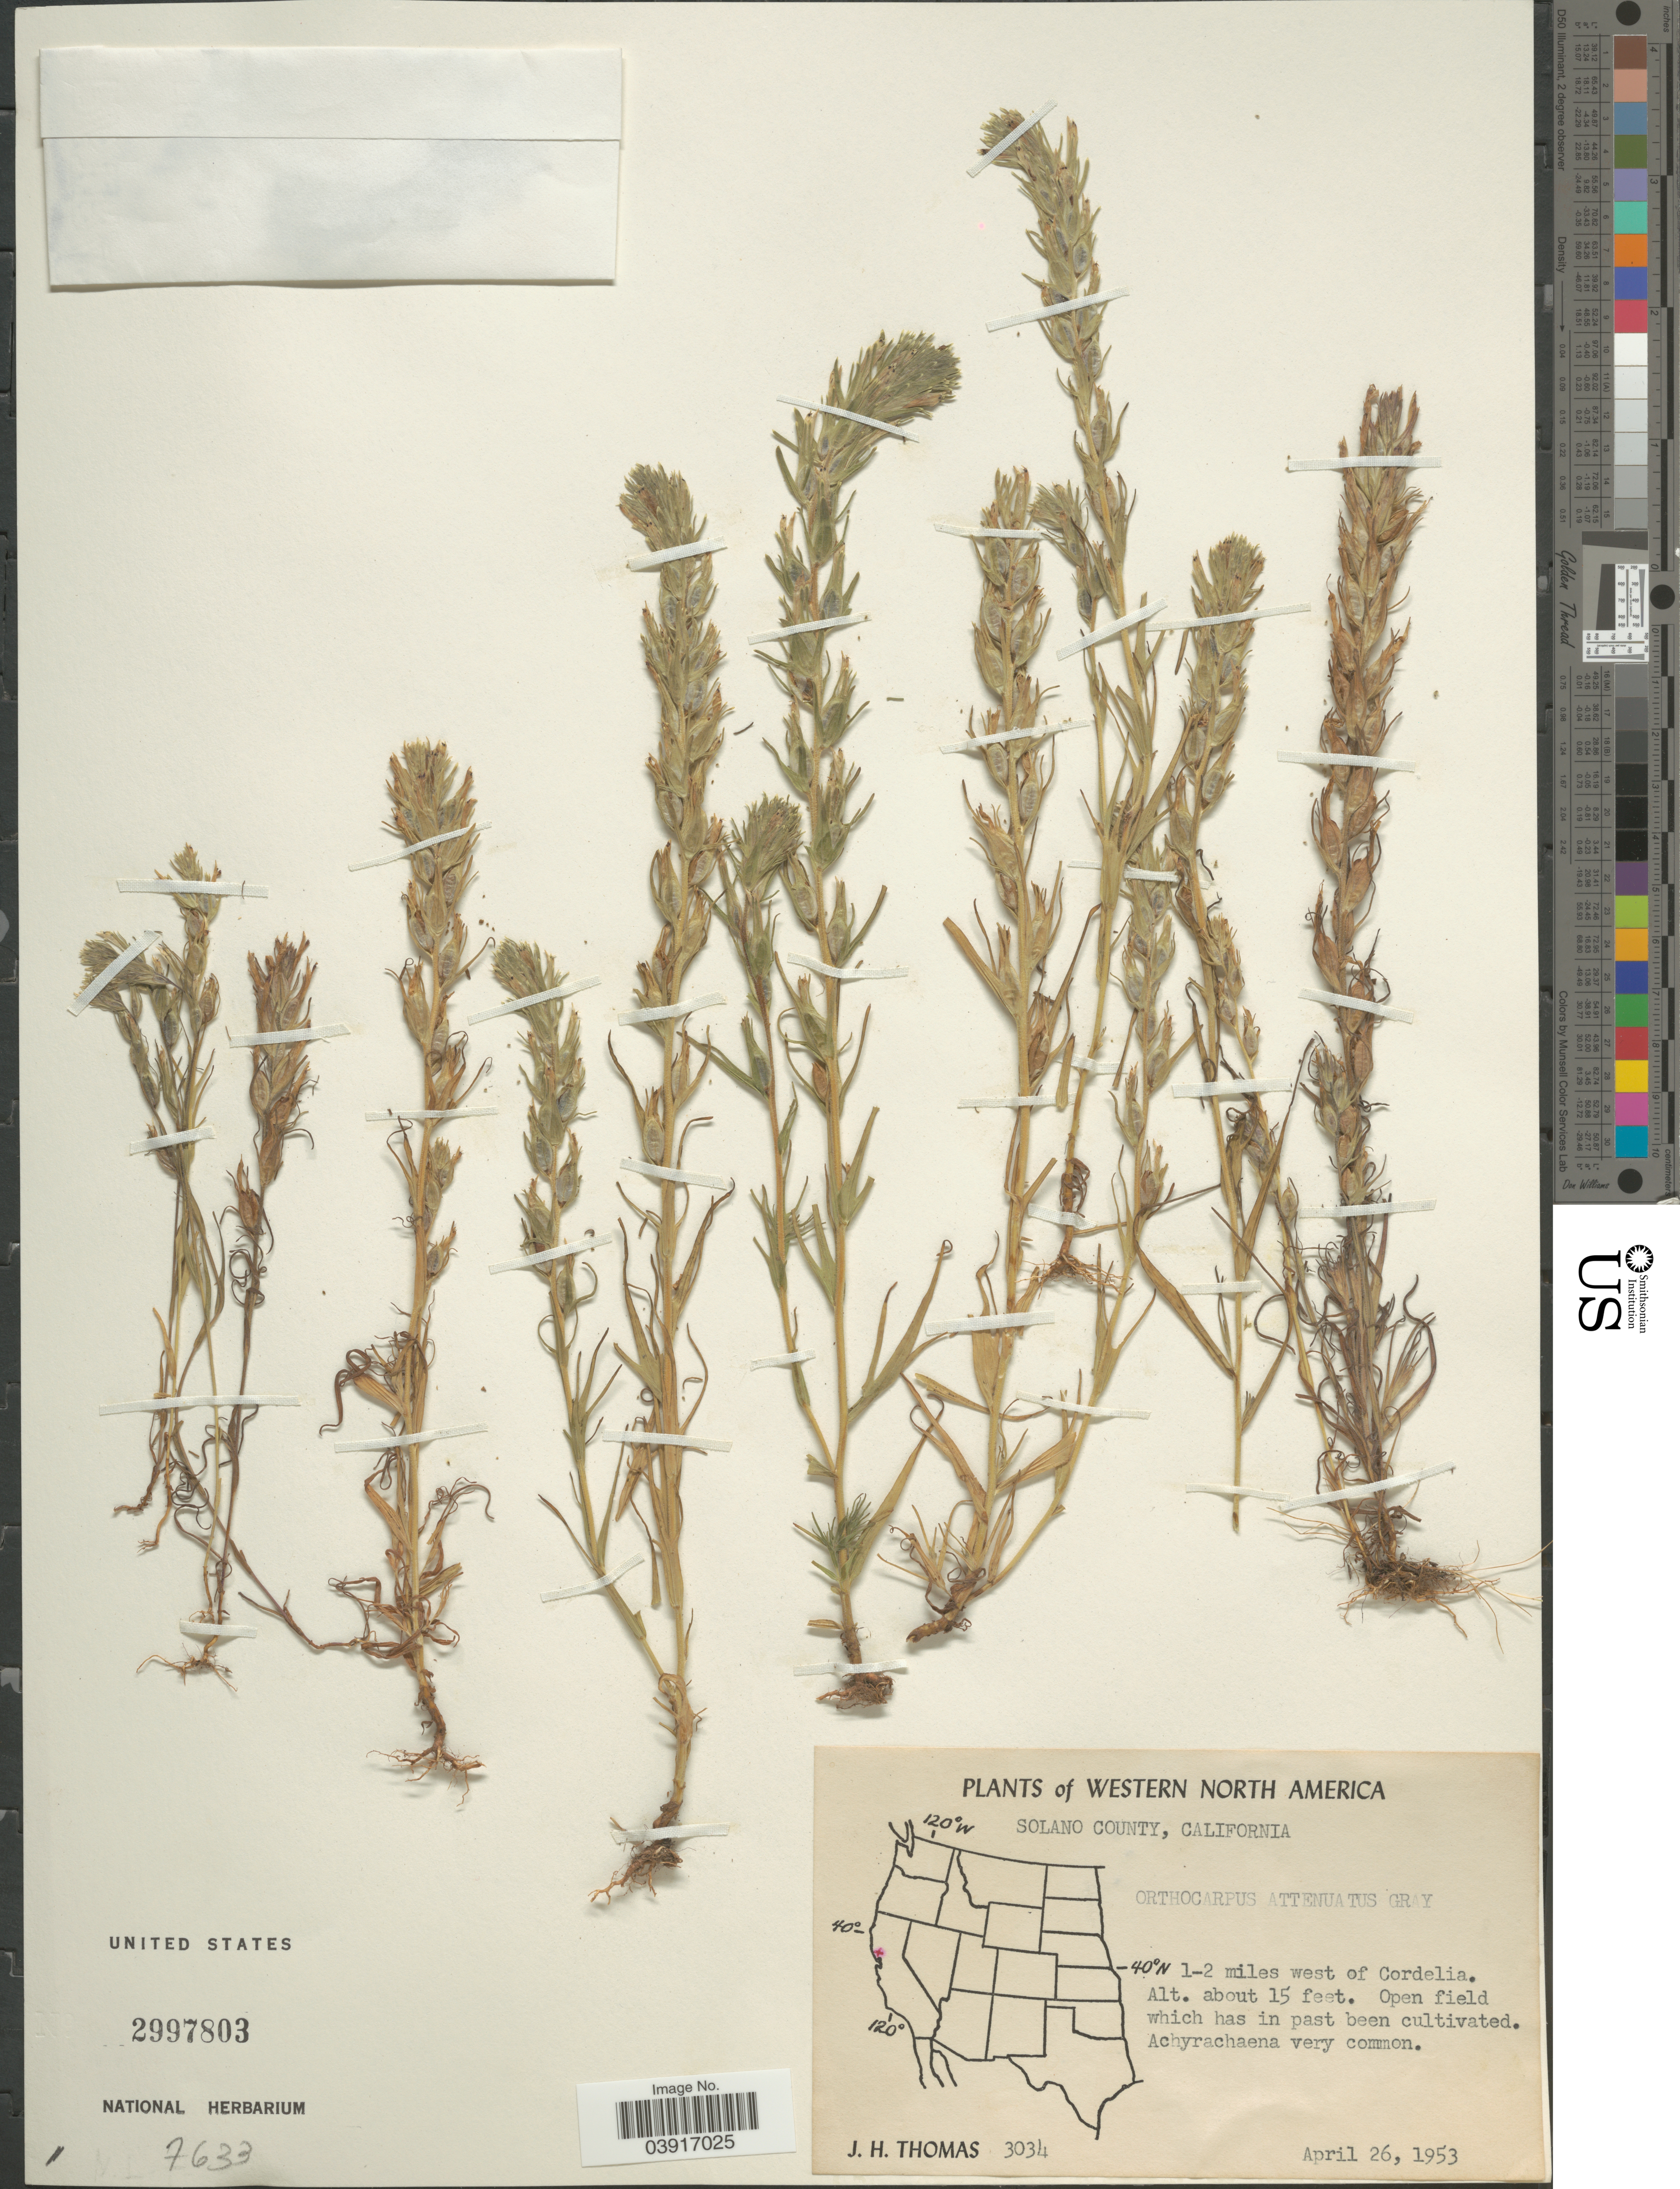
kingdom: Plantae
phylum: Tracheophyta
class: Magnoliopsida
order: Lamiales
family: Orobanchaceae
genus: Orthocarpus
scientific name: Orthocarpus attenuatus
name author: A. Gray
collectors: J. H. Thomas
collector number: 3034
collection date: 1953-04-26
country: United States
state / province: California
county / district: Solano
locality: Western North America. Solano County. 1-2 miles west of Cordelia.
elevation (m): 5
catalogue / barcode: US 2997803